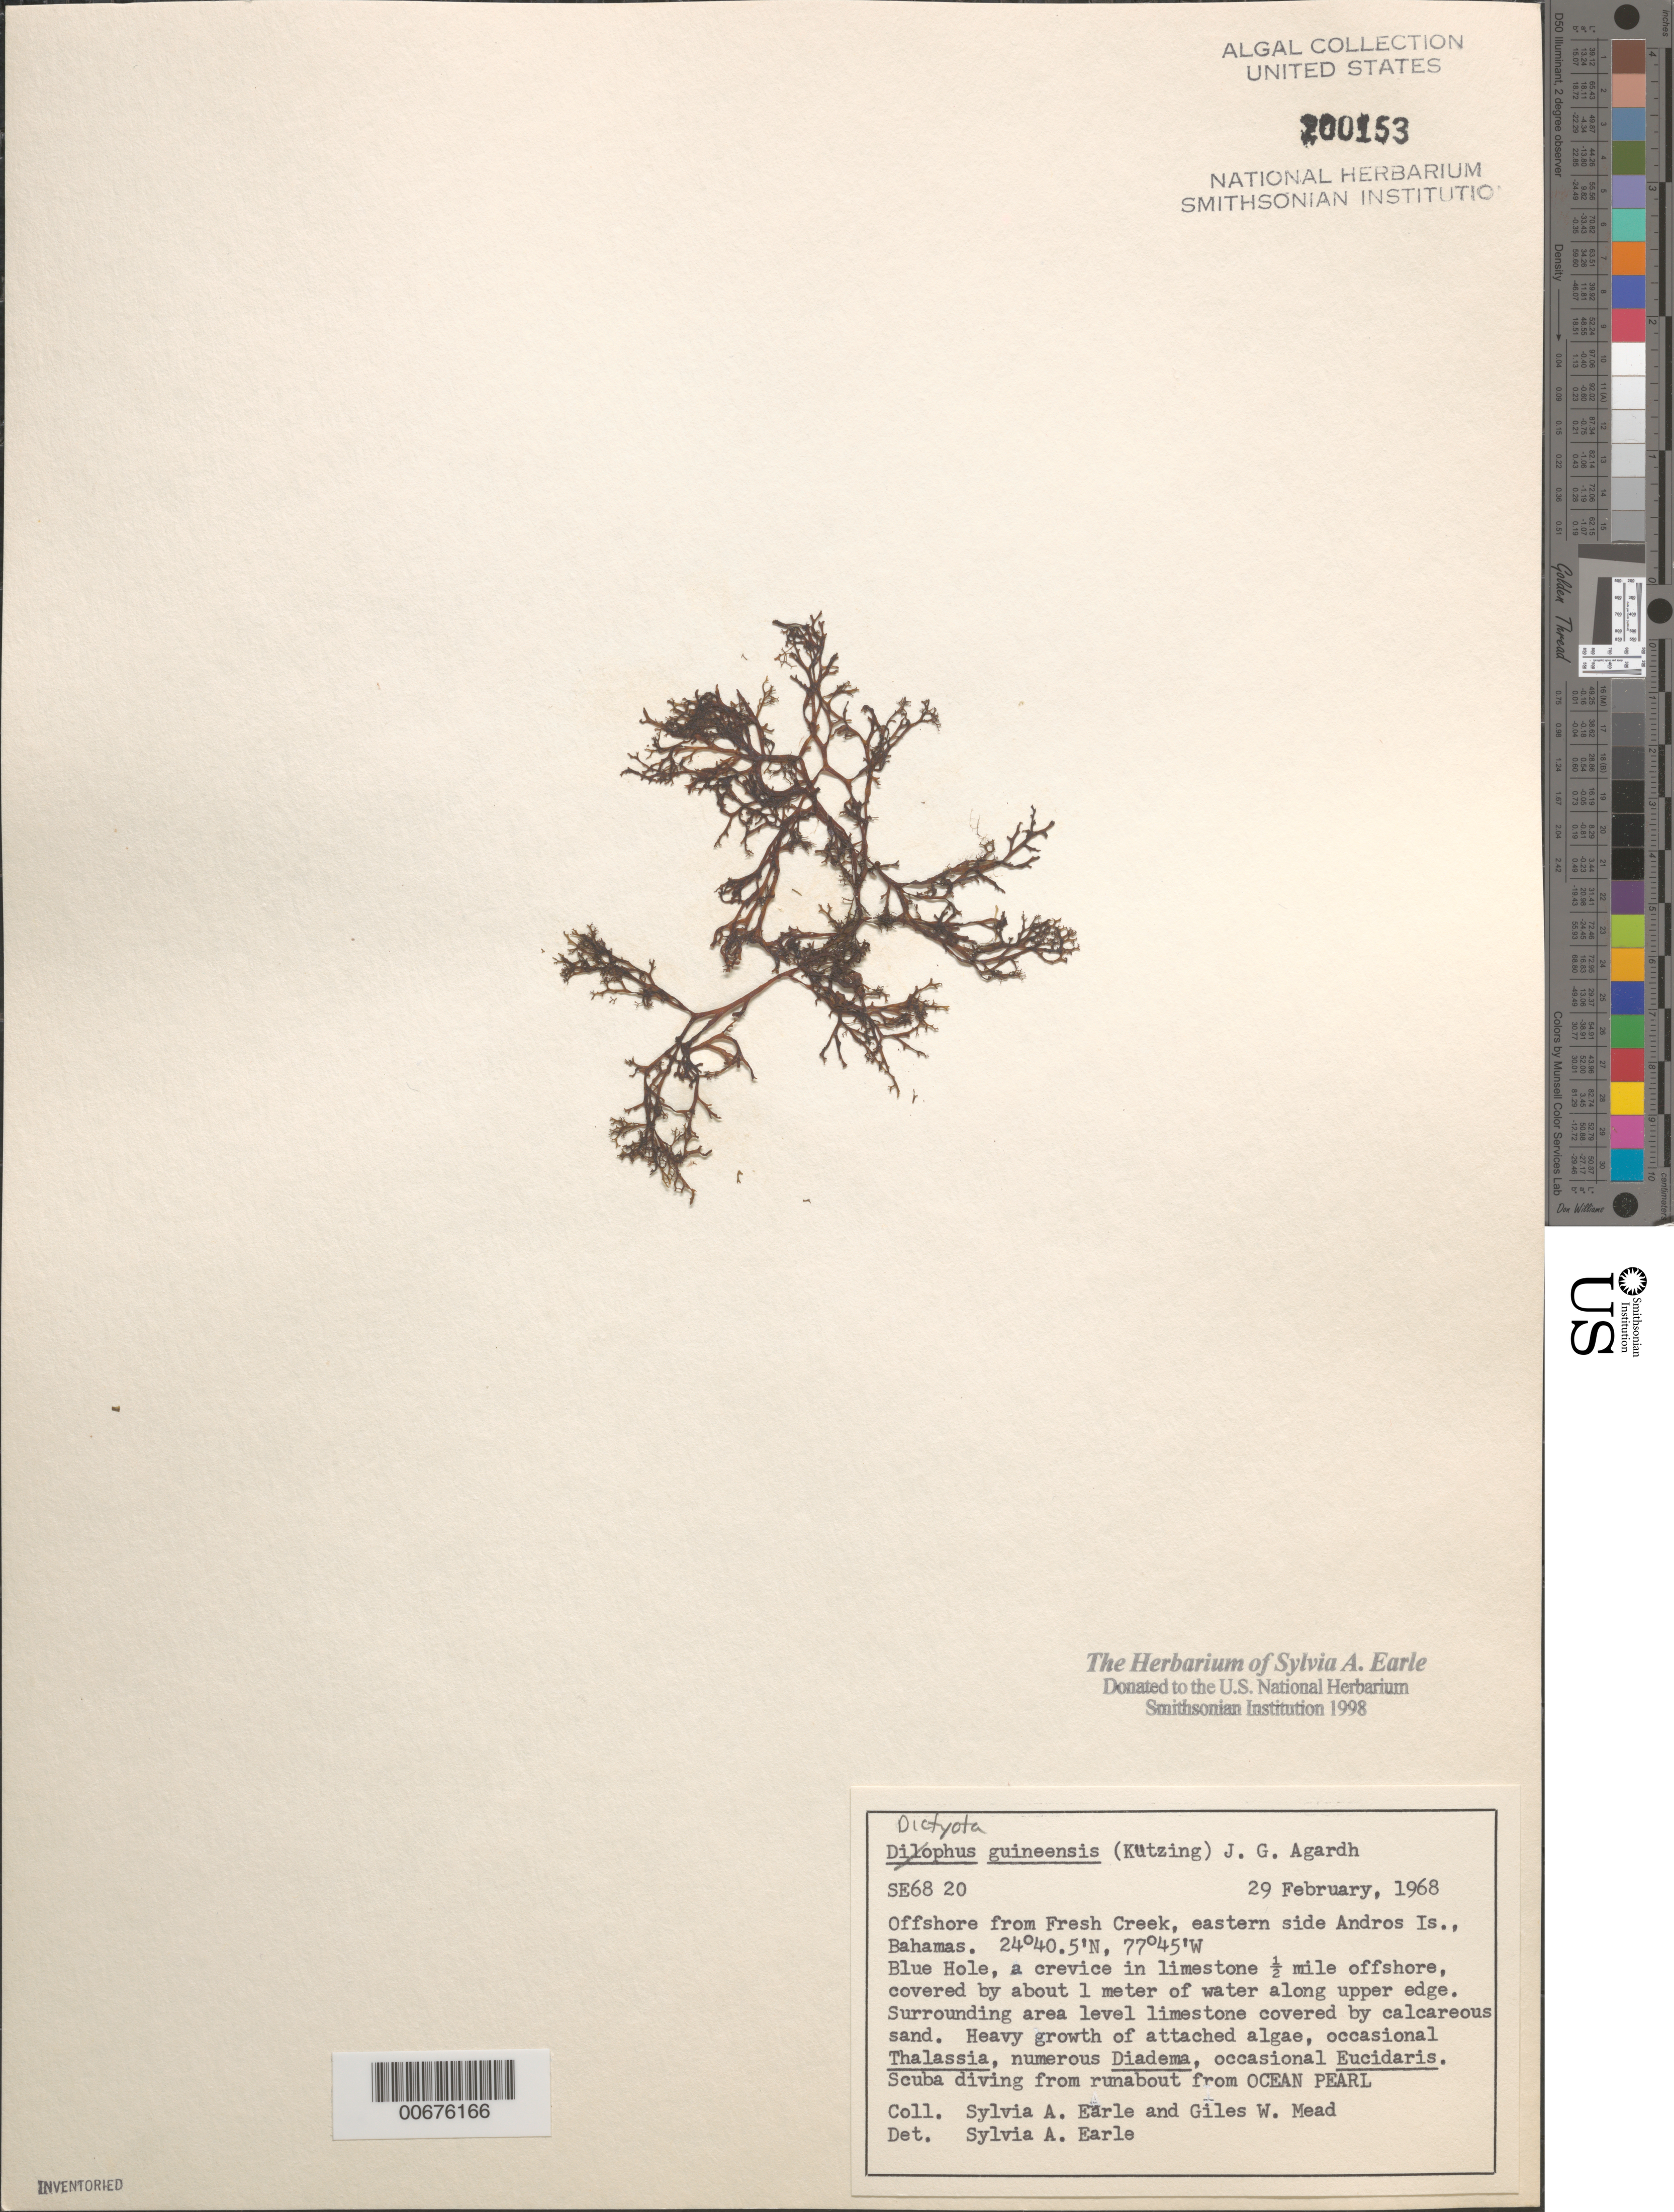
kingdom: Chromista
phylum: Ochrophyta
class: Phaeophyceae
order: Dictyotales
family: Dictyotaceae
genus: Dictyota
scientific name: Dictyota guineensis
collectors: S. A. Earle & G. W. Mead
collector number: SE 6820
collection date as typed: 29 Feb 1968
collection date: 1968-02-29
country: Bahamas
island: Andros Island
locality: Blue Hole, off Fresh Creek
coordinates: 24 40.5' N, 77 45' W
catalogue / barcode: US 200153